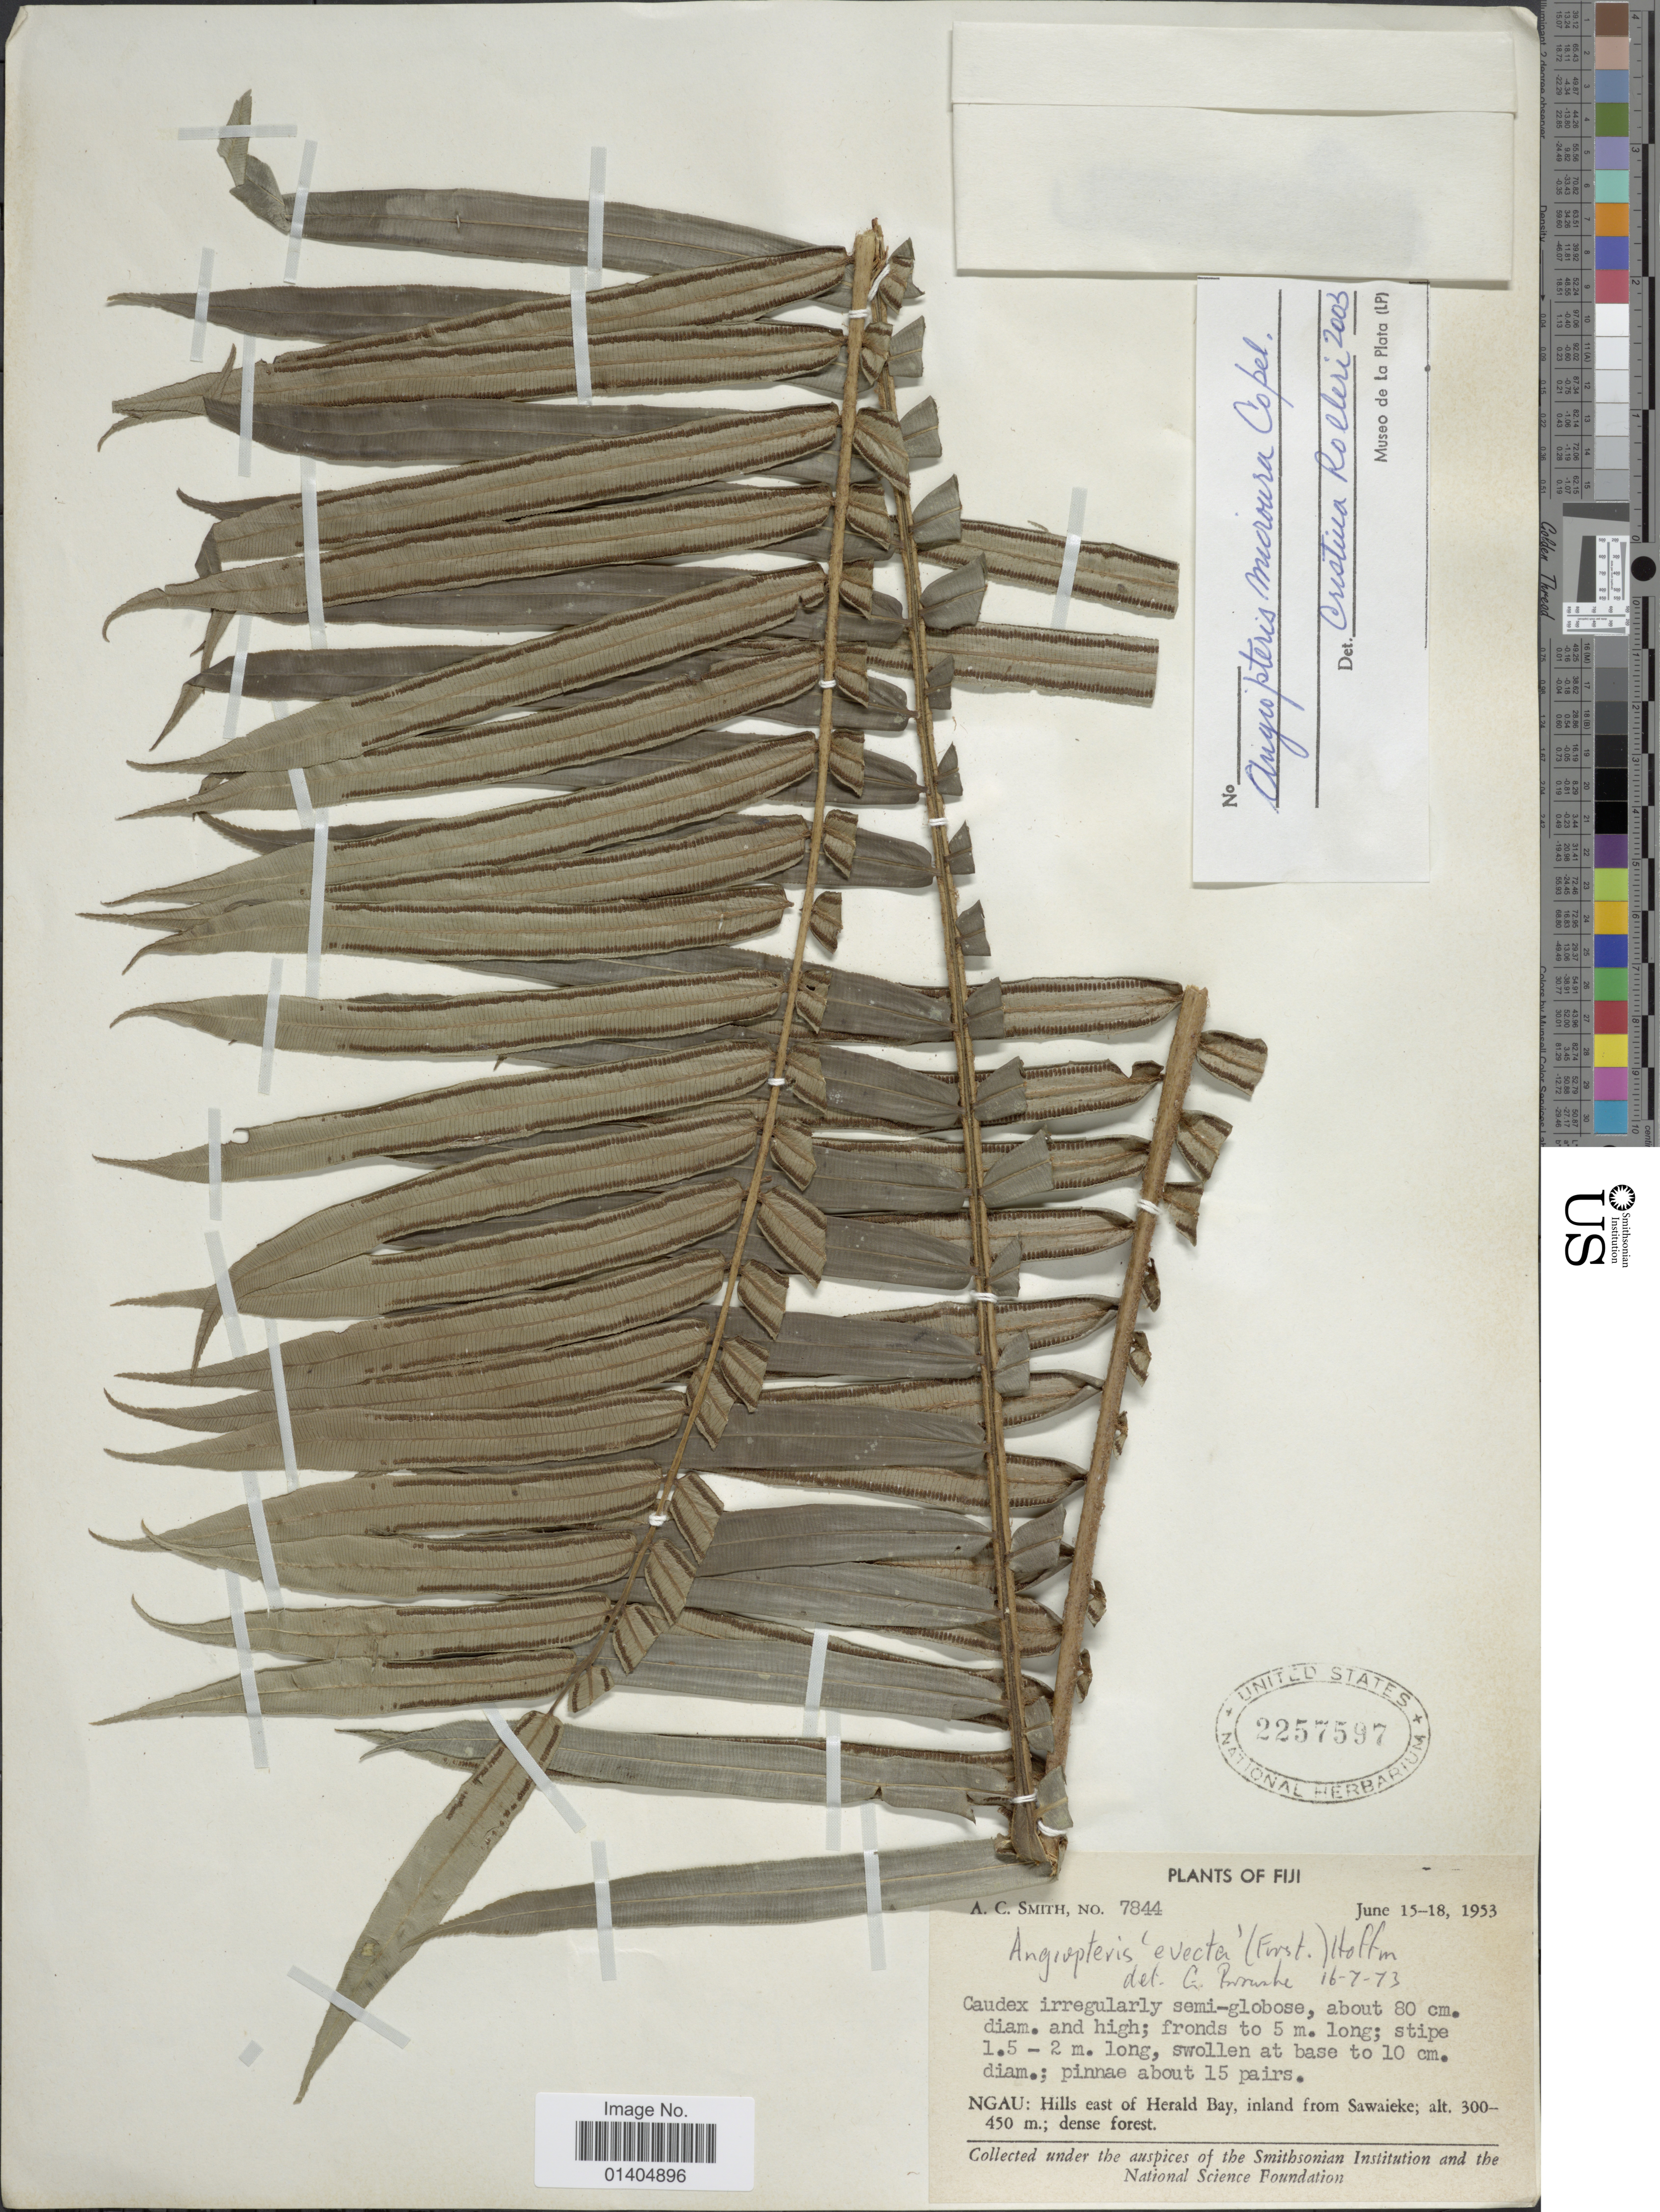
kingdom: Plantae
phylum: Tracheophyta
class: Polypodiopsida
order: Marattiales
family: Marattiaceae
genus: Angiopteris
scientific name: Angiopteris microura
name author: Copel.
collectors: A. C. Smith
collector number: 7844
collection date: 1953-06-15/1953-06-18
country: Fiji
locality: Ngau: Hill east of Herald Bay, inland from Sawaieke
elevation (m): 300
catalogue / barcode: US 2257597